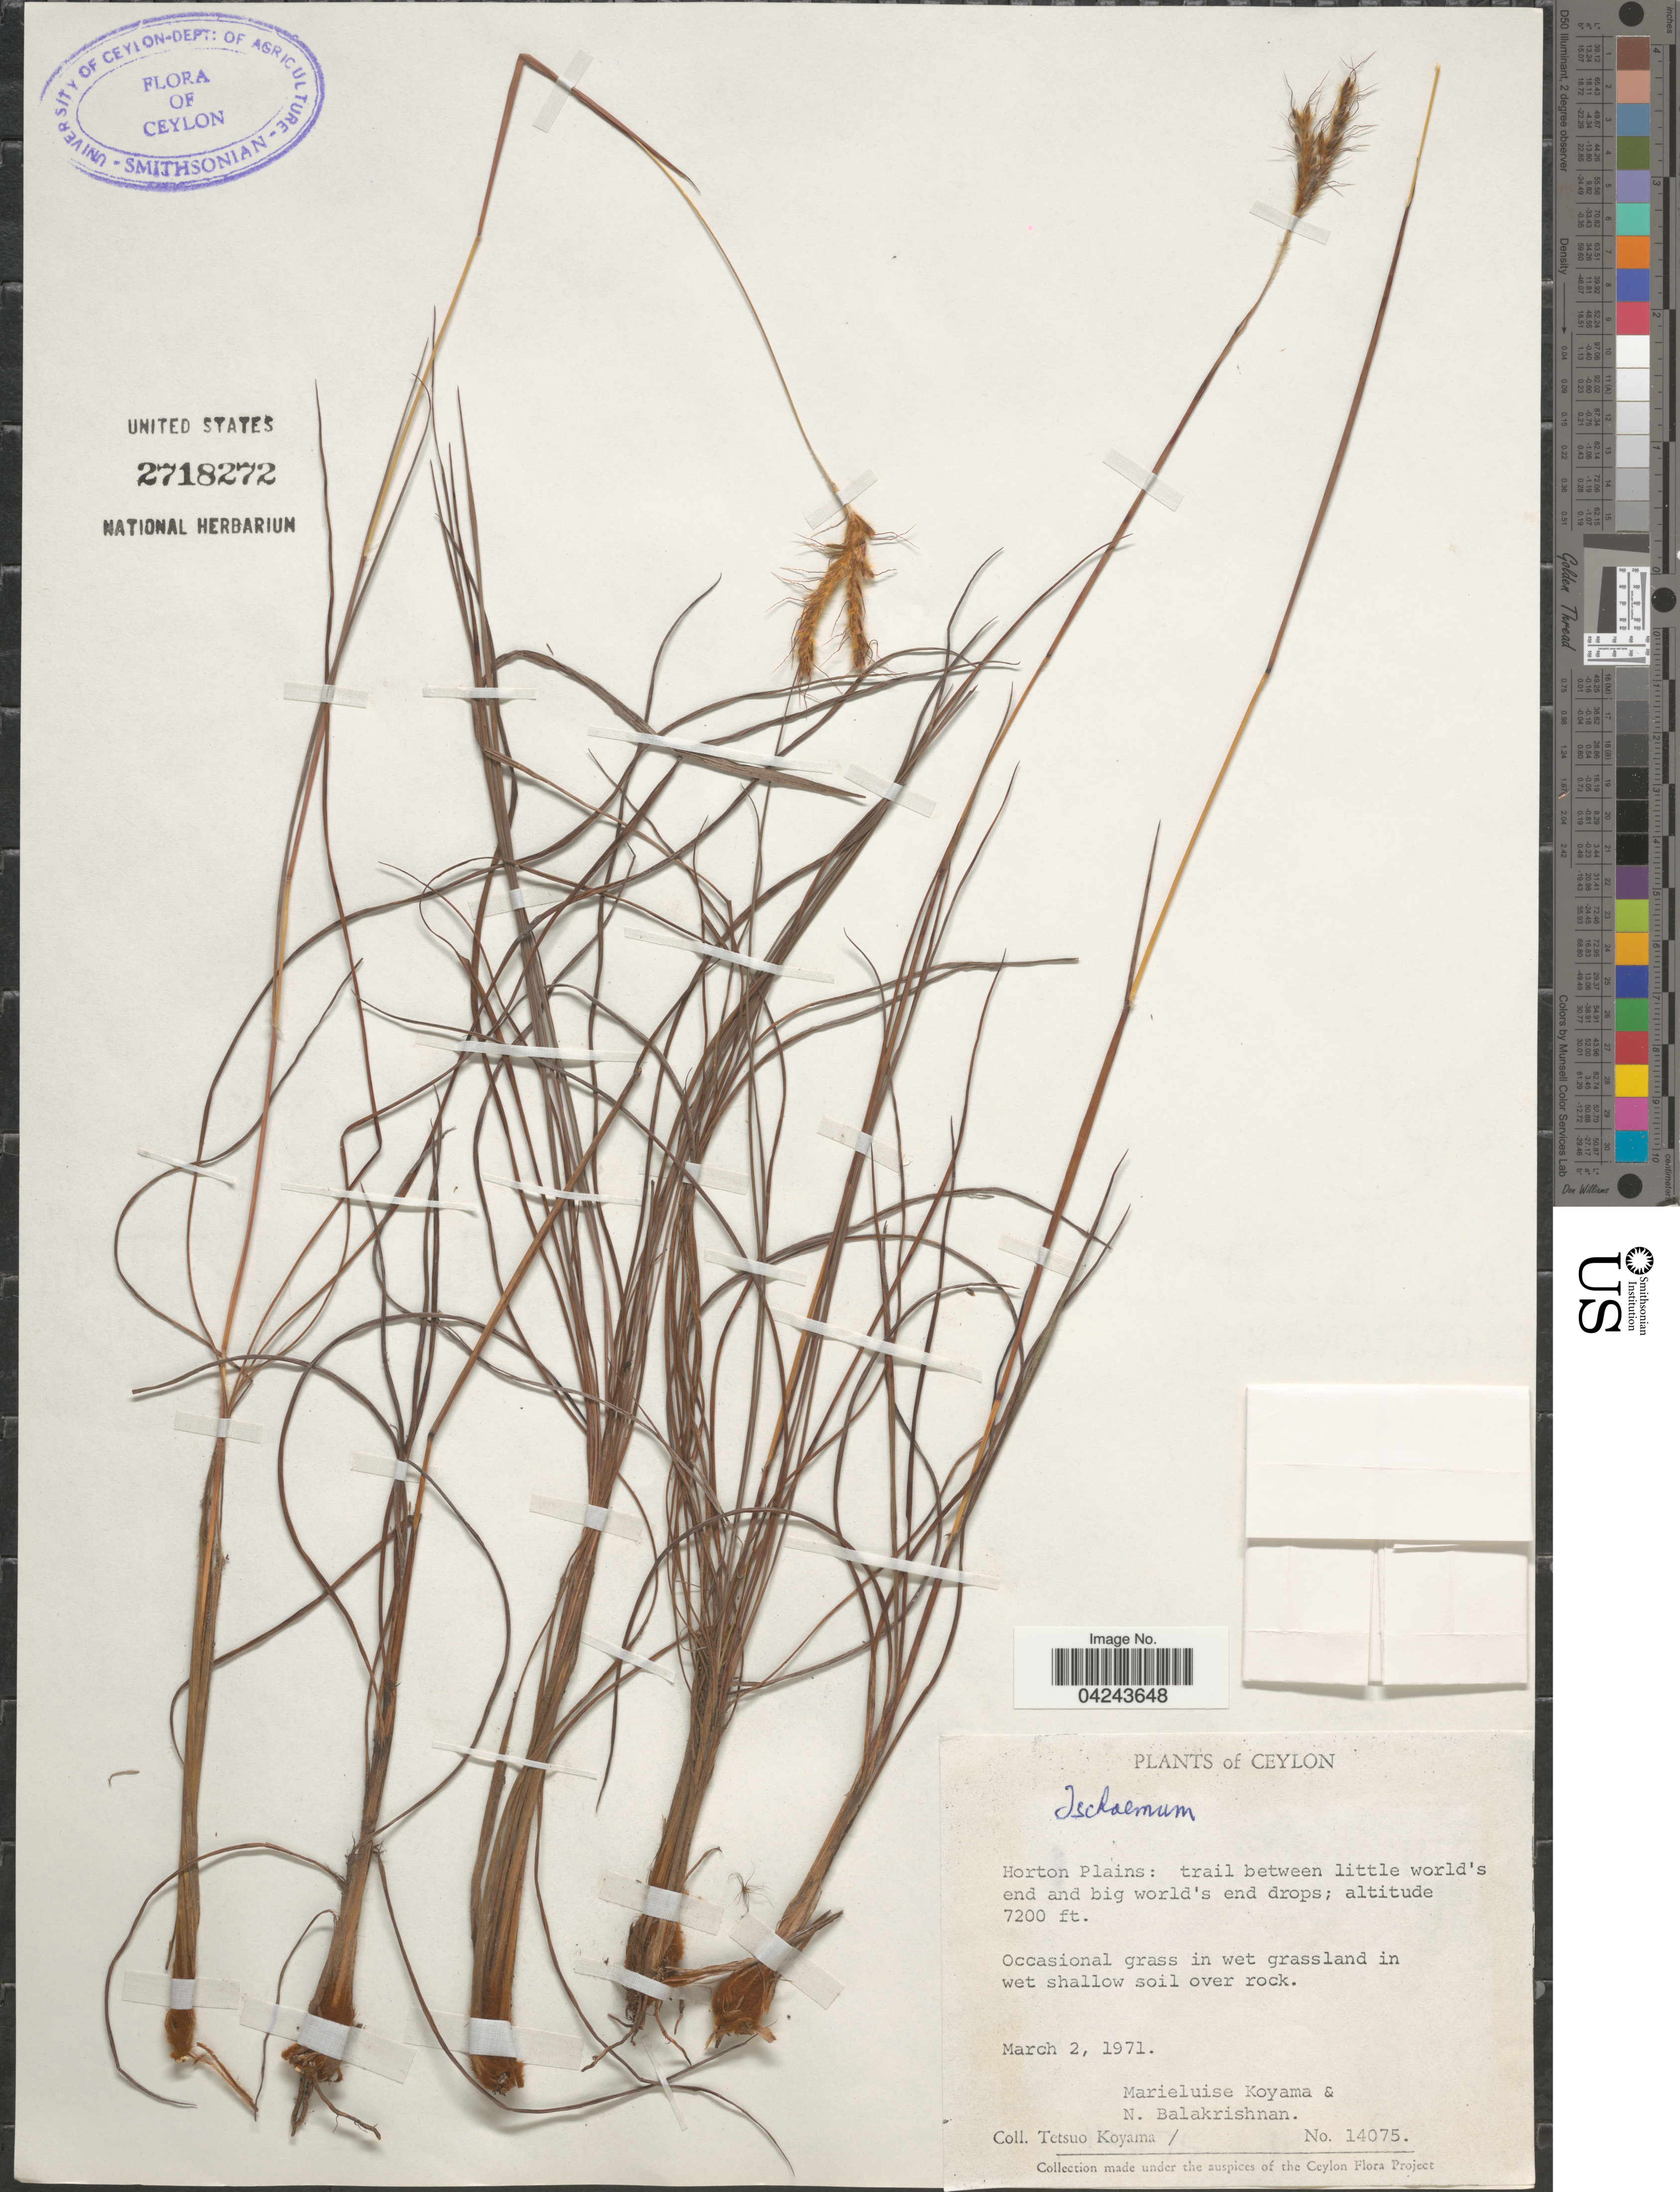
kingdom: Plantae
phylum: Tracheophyta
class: Liliopsida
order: Poales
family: Poaceae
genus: Ischaemum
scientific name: Ischaemum sp.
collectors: M. Koyama, N. Balakrishnan & T. Koyama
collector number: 14075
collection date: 1971-03-02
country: Sri Lanka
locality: Ceylon. Horton Plains: trail between little world's end and big world's end drops.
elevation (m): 2195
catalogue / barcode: US 2718272